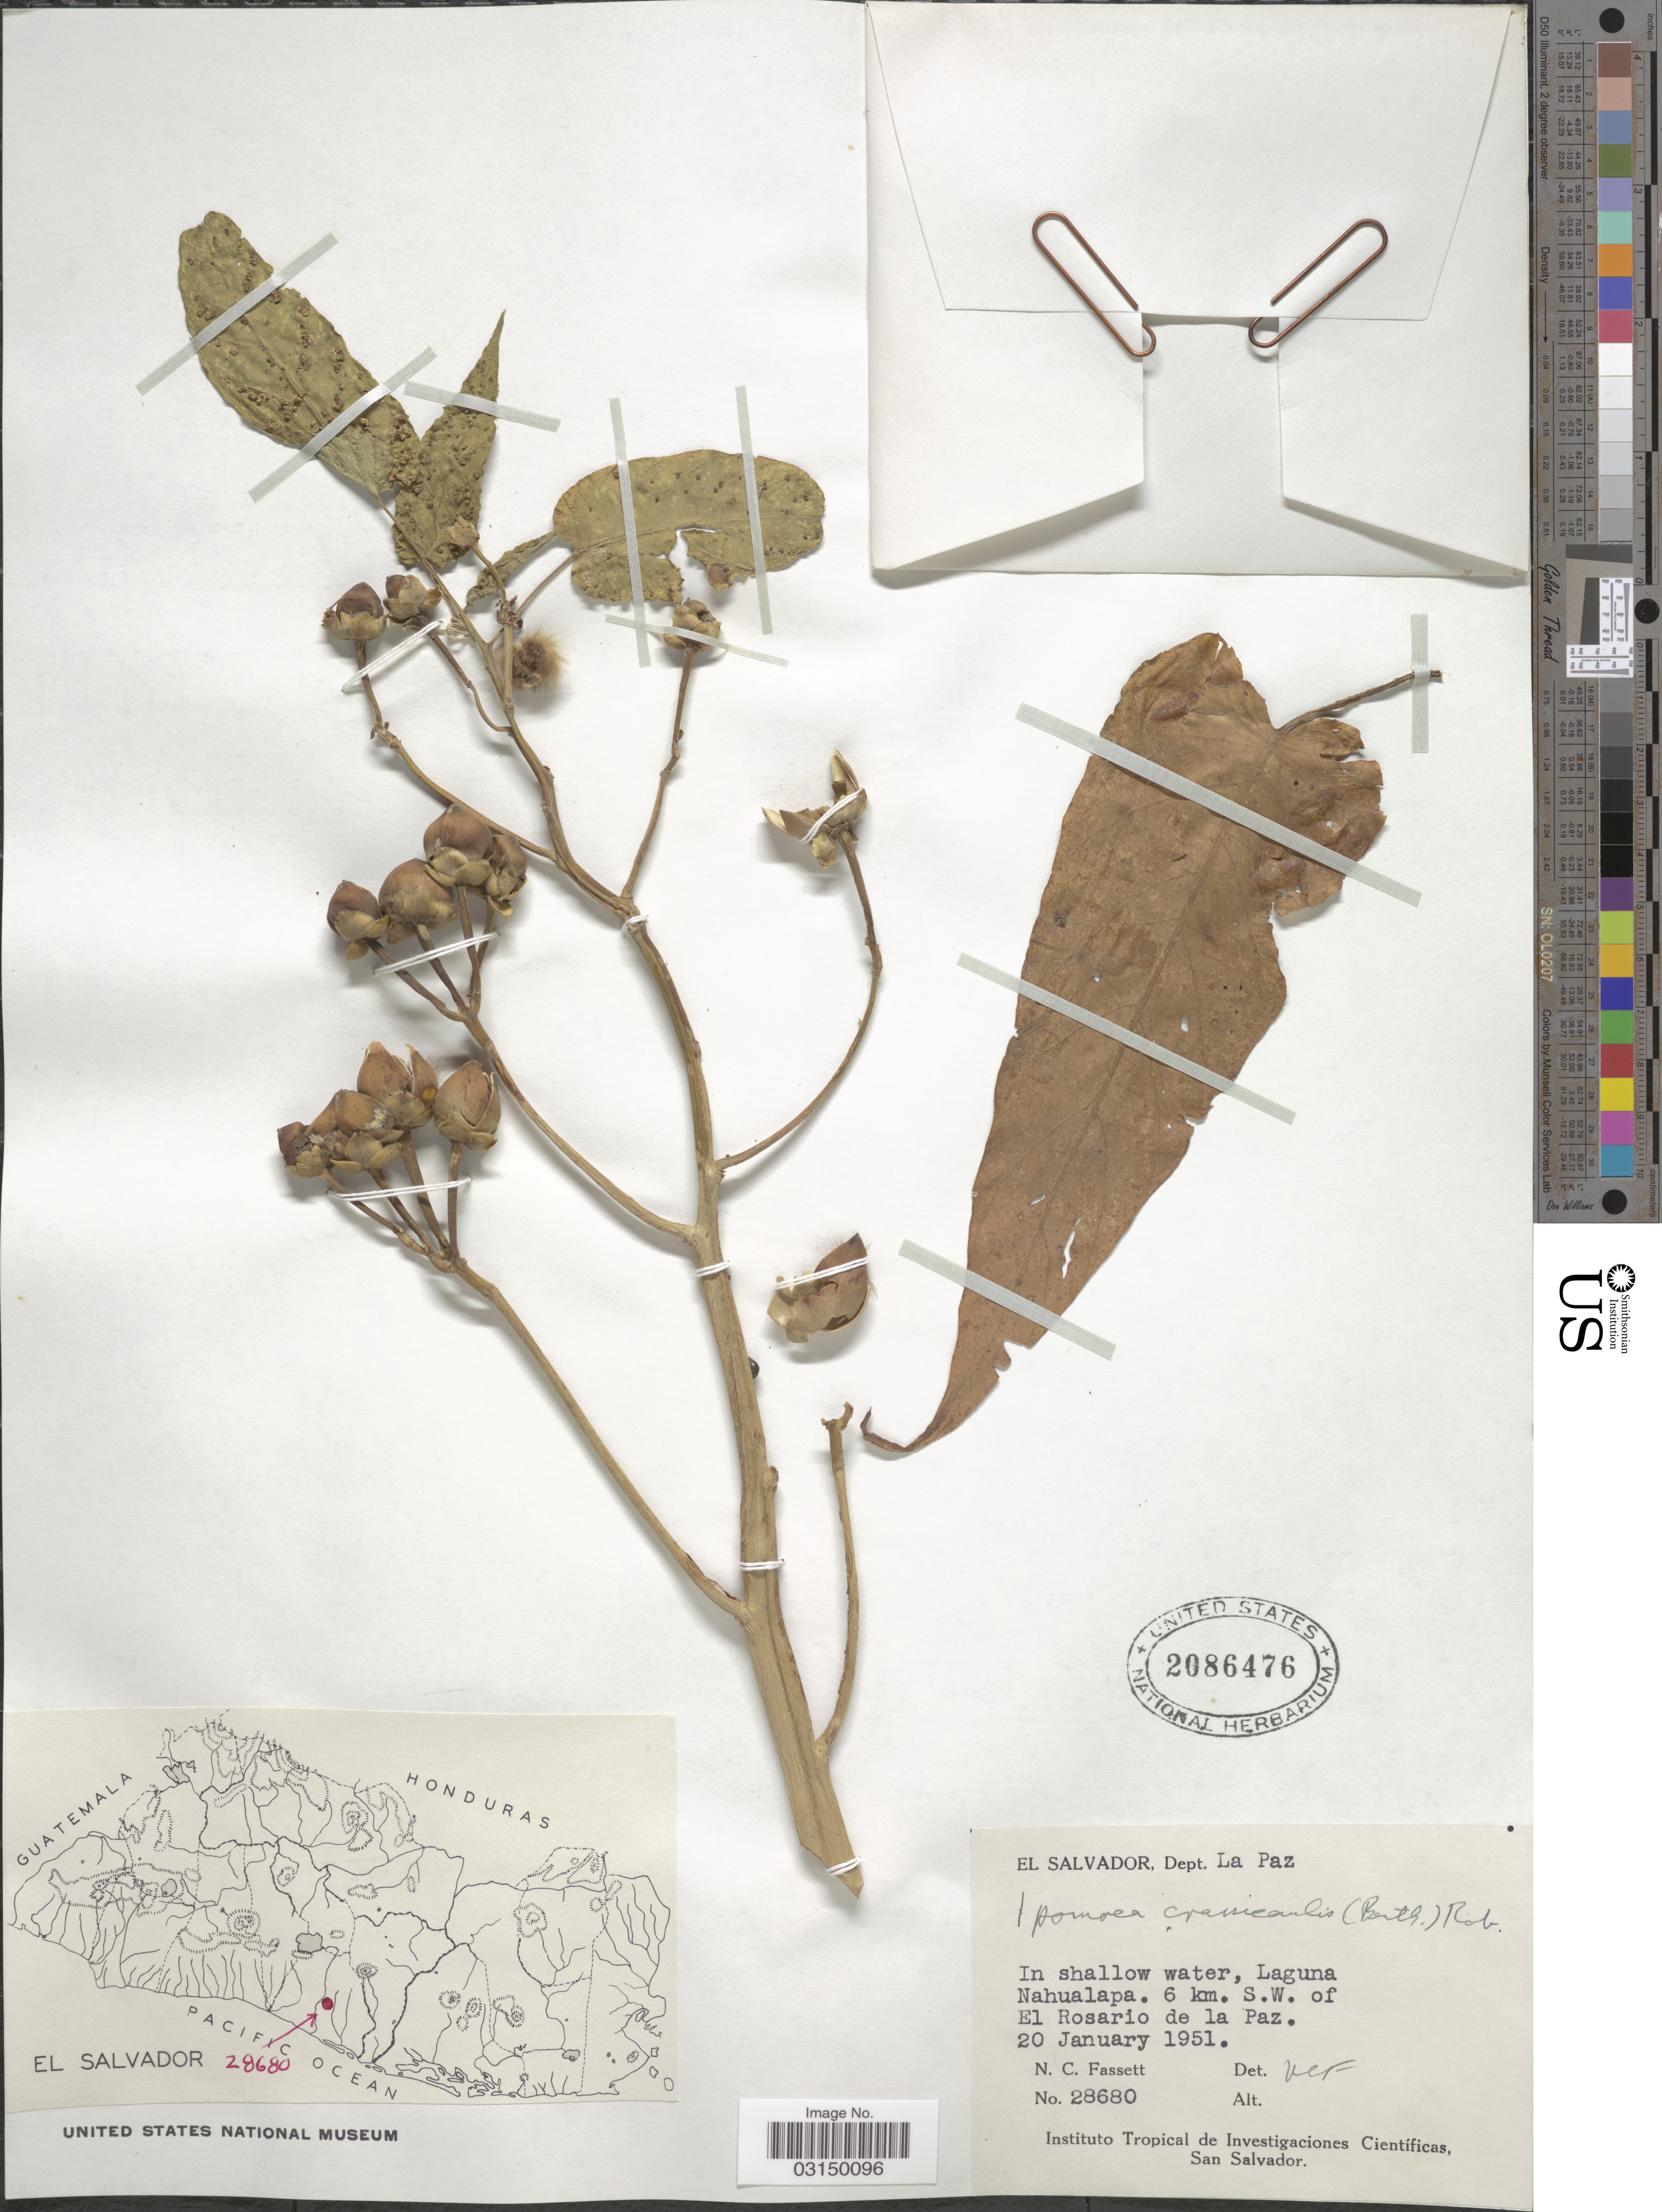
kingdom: Plantae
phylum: Tracheophyta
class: Magnoliopsida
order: Solanales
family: Convolvulaceae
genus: Ipomoea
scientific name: Ipomoea carnea subsp. fistulosa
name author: (Mart. ex Choisy) D.F. Austin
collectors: N. C. Fassett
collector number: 28680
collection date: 1951-01-20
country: El Salvador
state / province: La Paz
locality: Dept. La Paz, Laguna Nahualapa. 6 km S.W. of El Rosario de la Paz.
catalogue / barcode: US 2086476